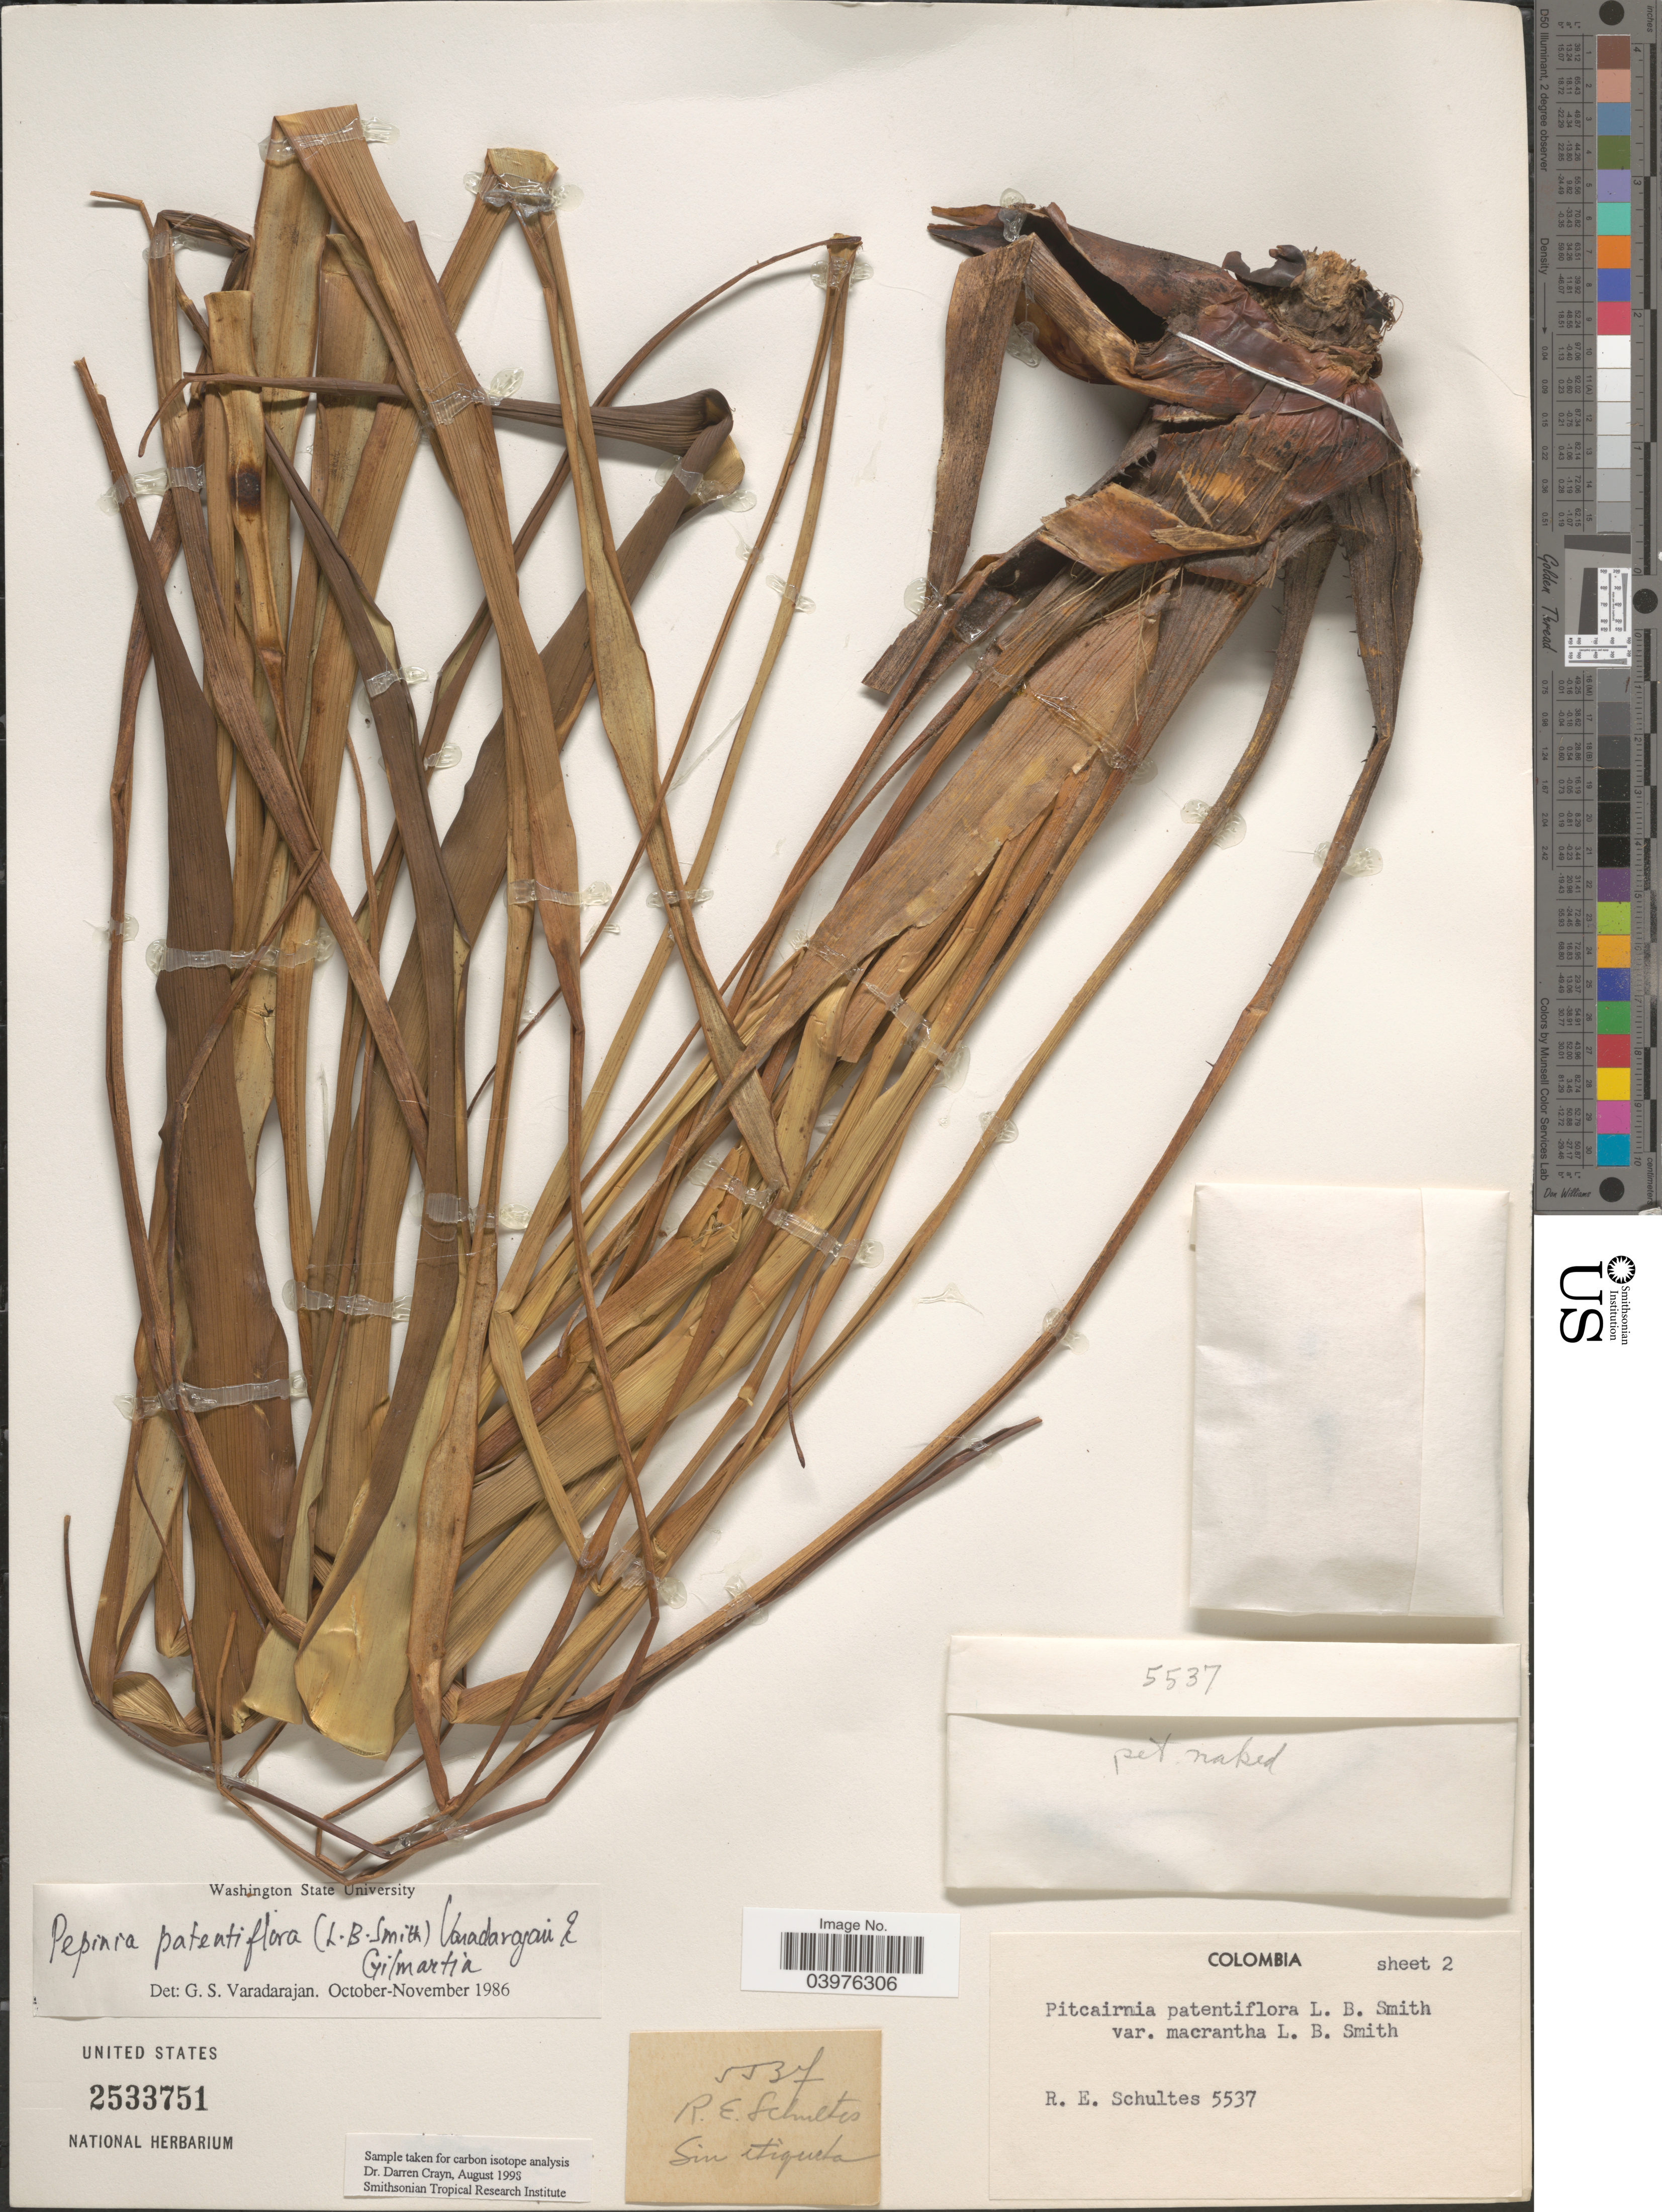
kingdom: Plantae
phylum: Tracheophyta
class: Liliopsida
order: Poales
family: Bromeliaceae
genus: Pitcairnia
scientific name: Pitcairnia patentiflora var. subintegra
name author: L.B. Sm.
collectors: R. E. Schultes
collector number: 5537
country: Colombia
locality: Sin etiqueta.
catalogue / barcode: US 2533751